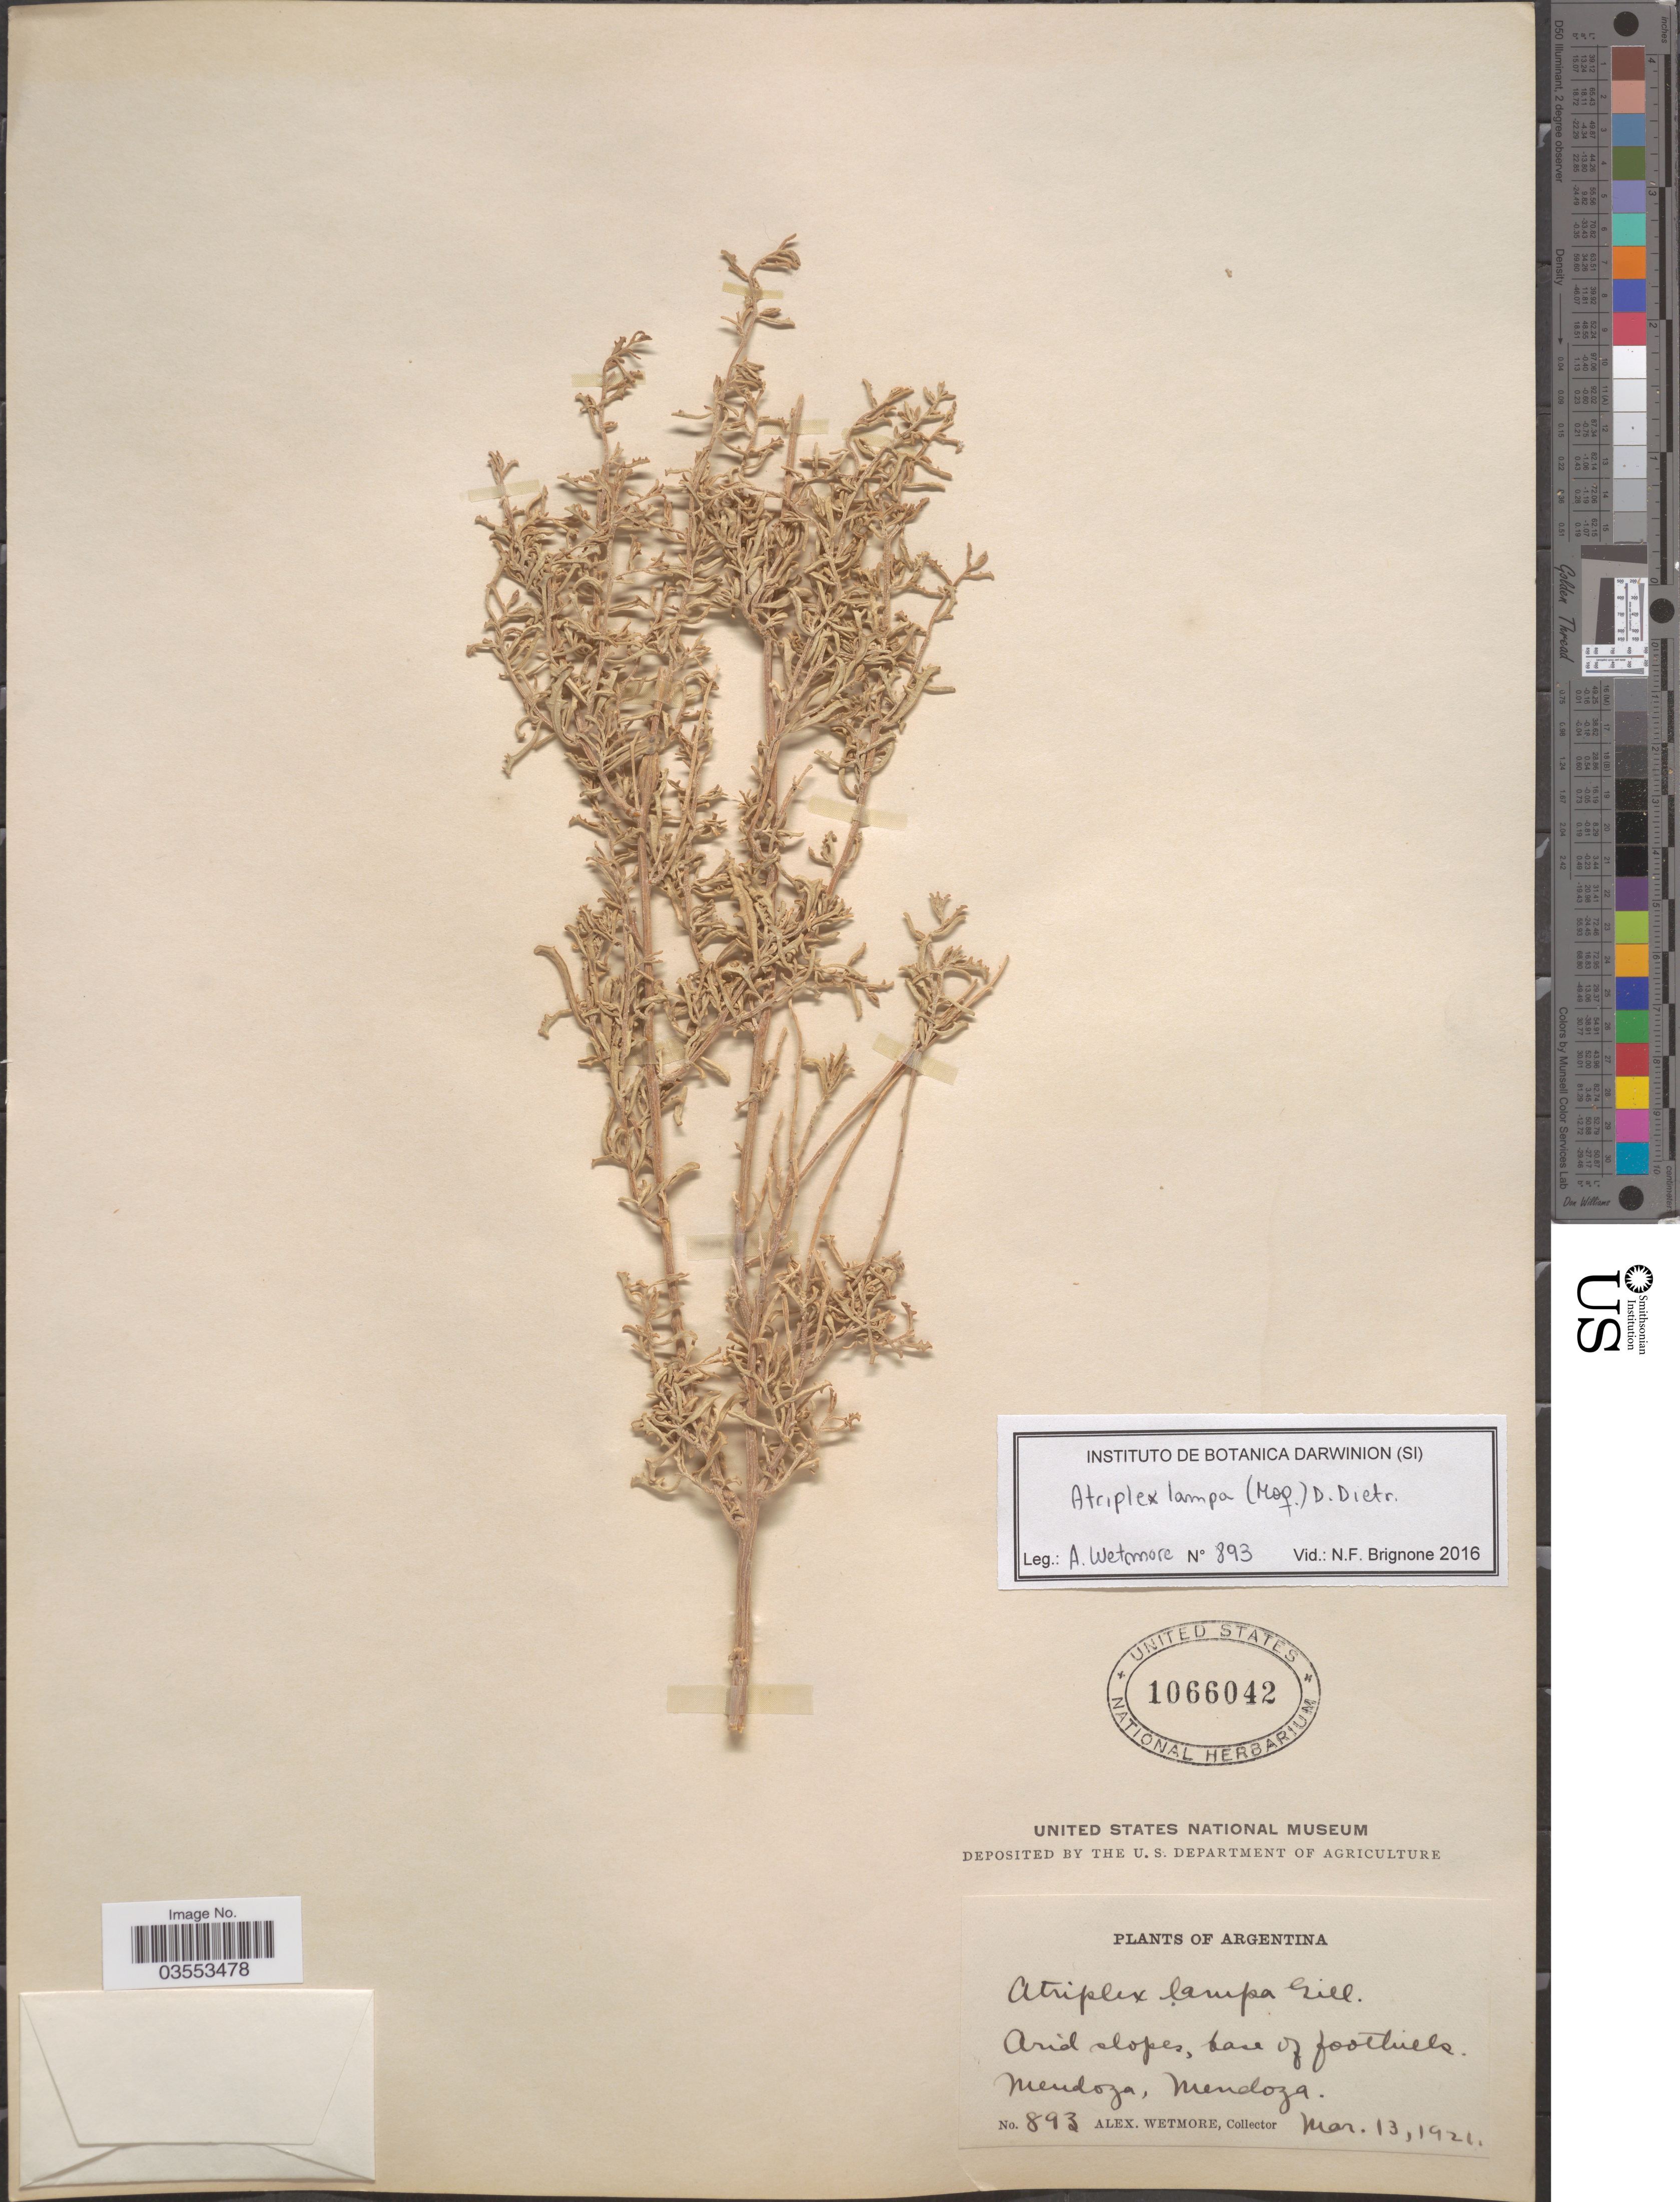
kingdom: Plantae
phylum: Tracheophyta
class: Magnoliopsida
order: Caryophyllales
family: Amaranthaceae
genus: Atriplex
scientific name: Atriplex lampa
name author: (Moq.) Gillies ex D. Dietr.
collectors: A. Wetmore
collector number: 893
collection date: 1921-03-13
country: Argentina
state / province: Mendoza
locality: Arid slopes, base of foothills Mendoza.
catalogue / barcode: US 1066042